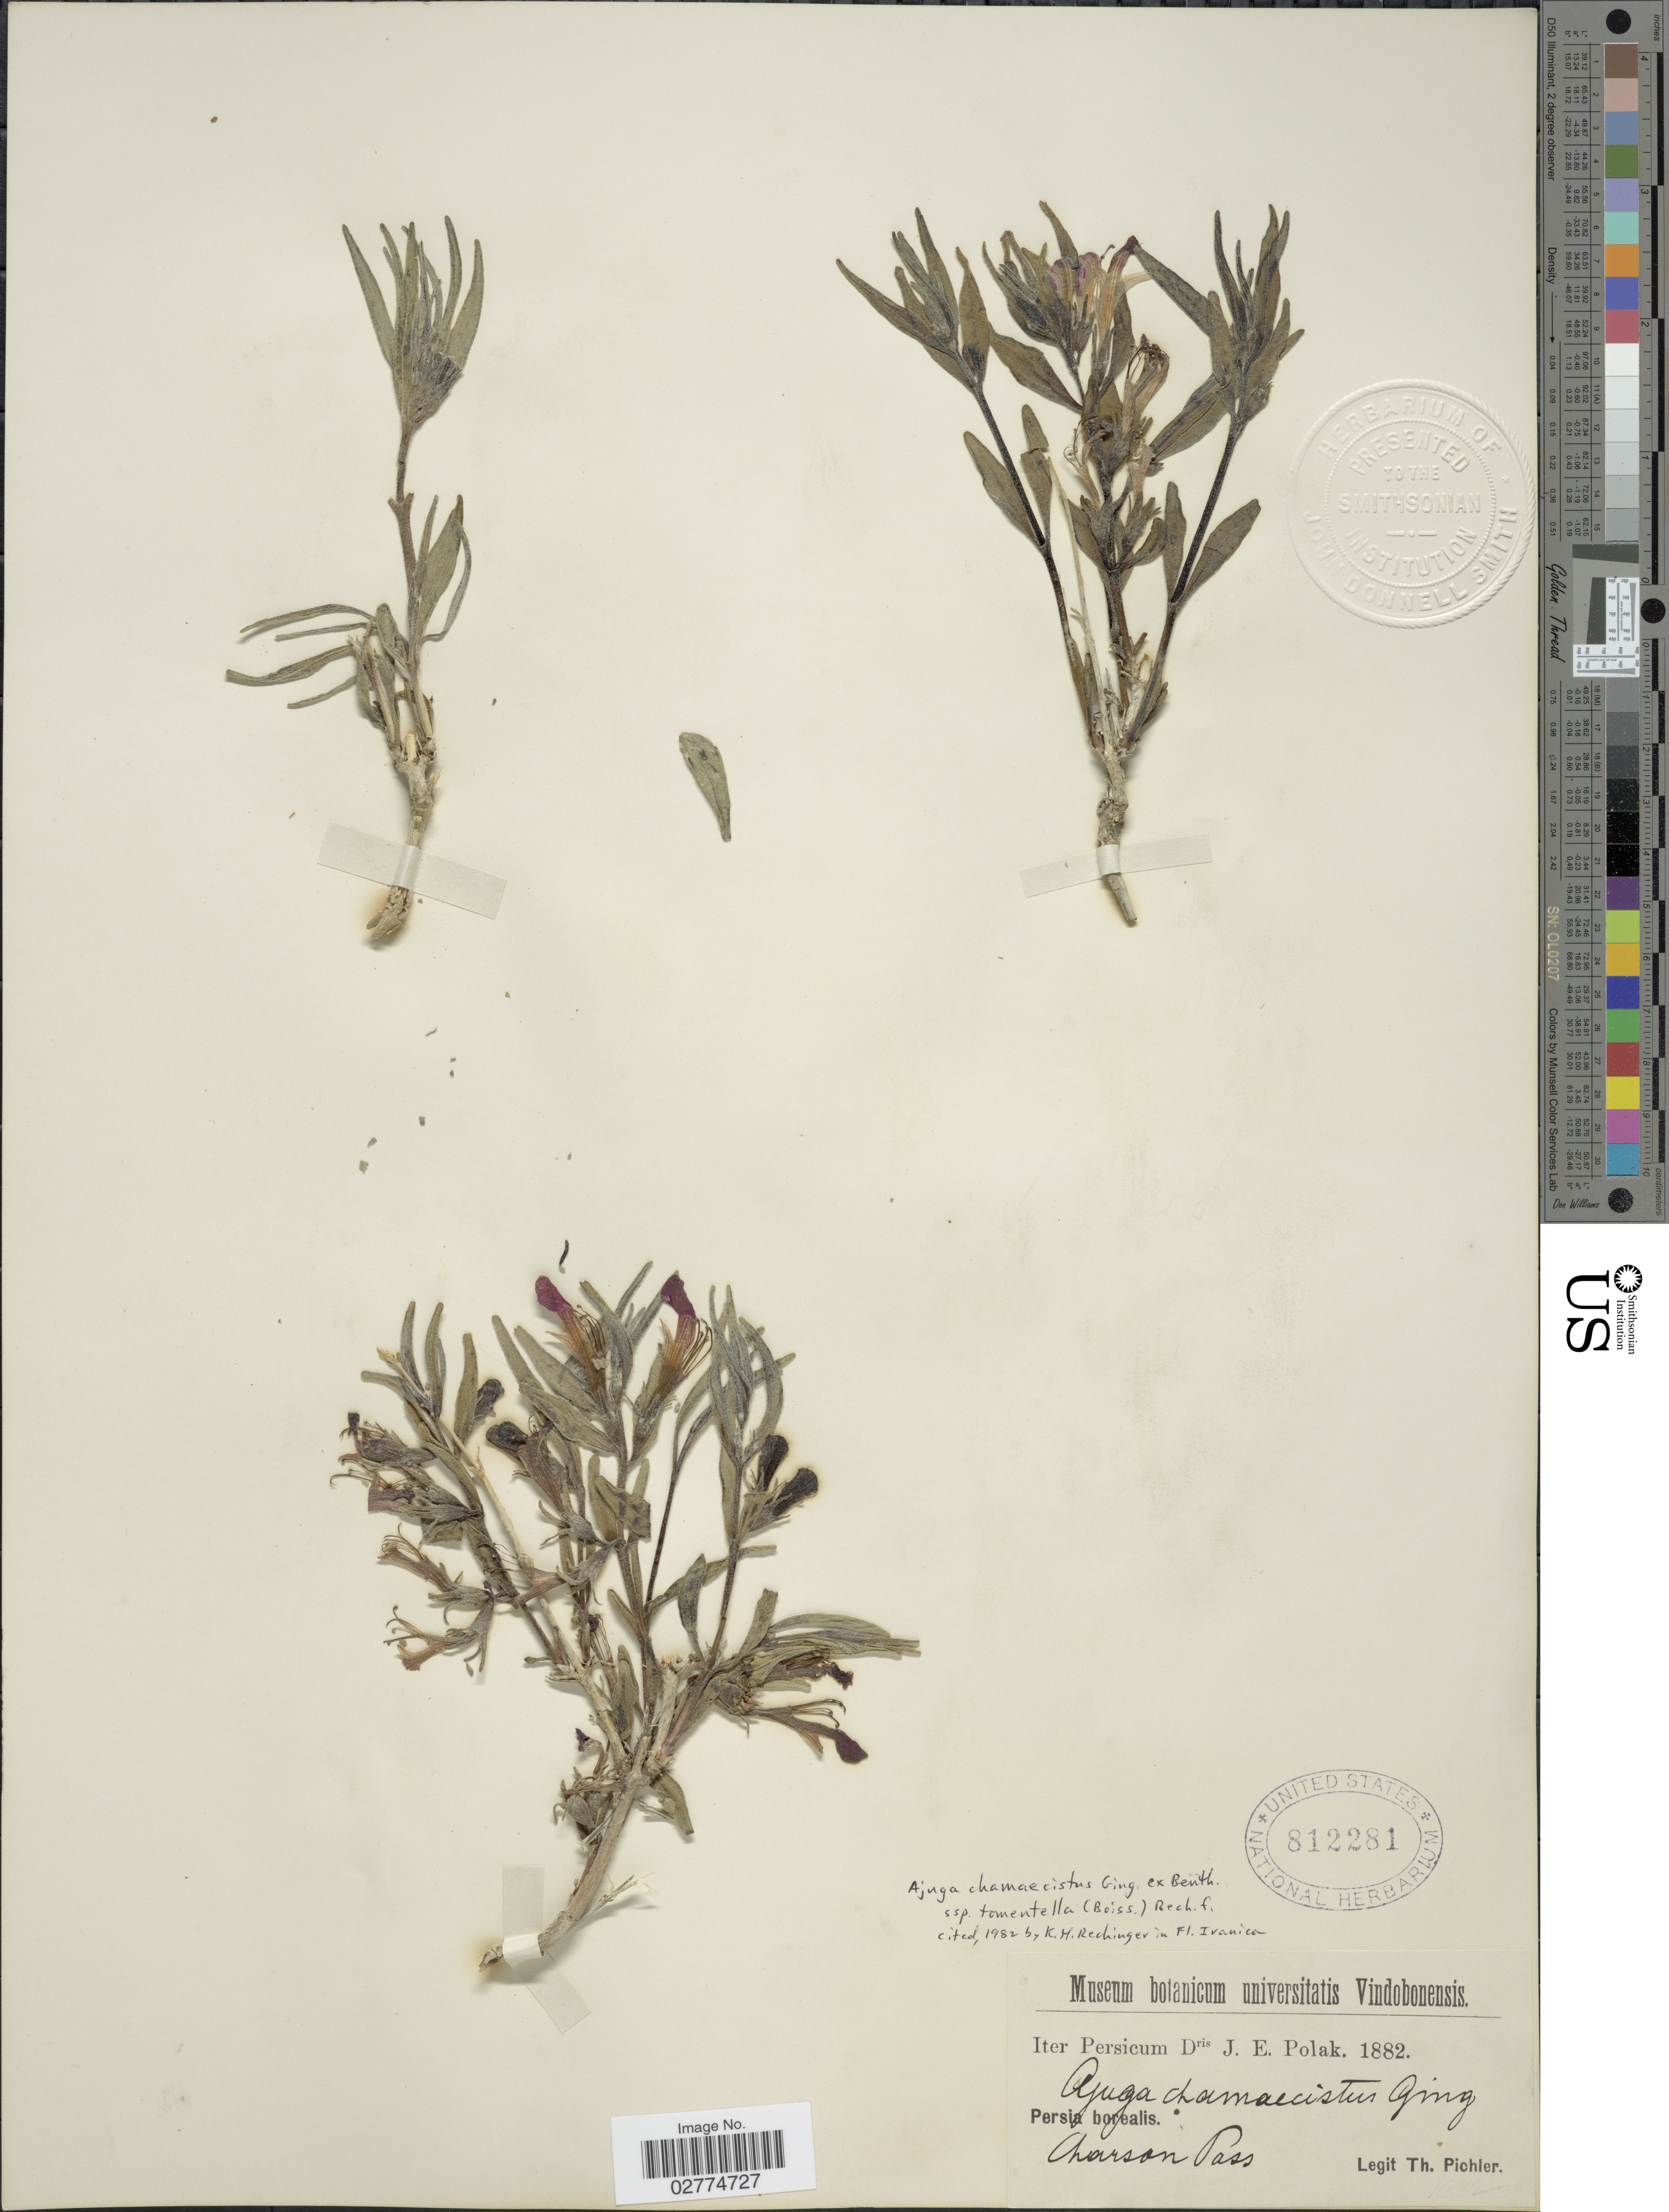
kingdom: Plantae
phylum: Tracheophyta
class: Magnoliopsida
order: Lamiales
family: Lamiaceae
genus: Ajuga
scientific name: Ajuga chamaecistus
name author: Ging. ex Benth.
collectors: T. Pichler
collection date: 1882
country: Iran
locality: Persia borealis, Charson Pass.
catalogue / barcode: US 812281